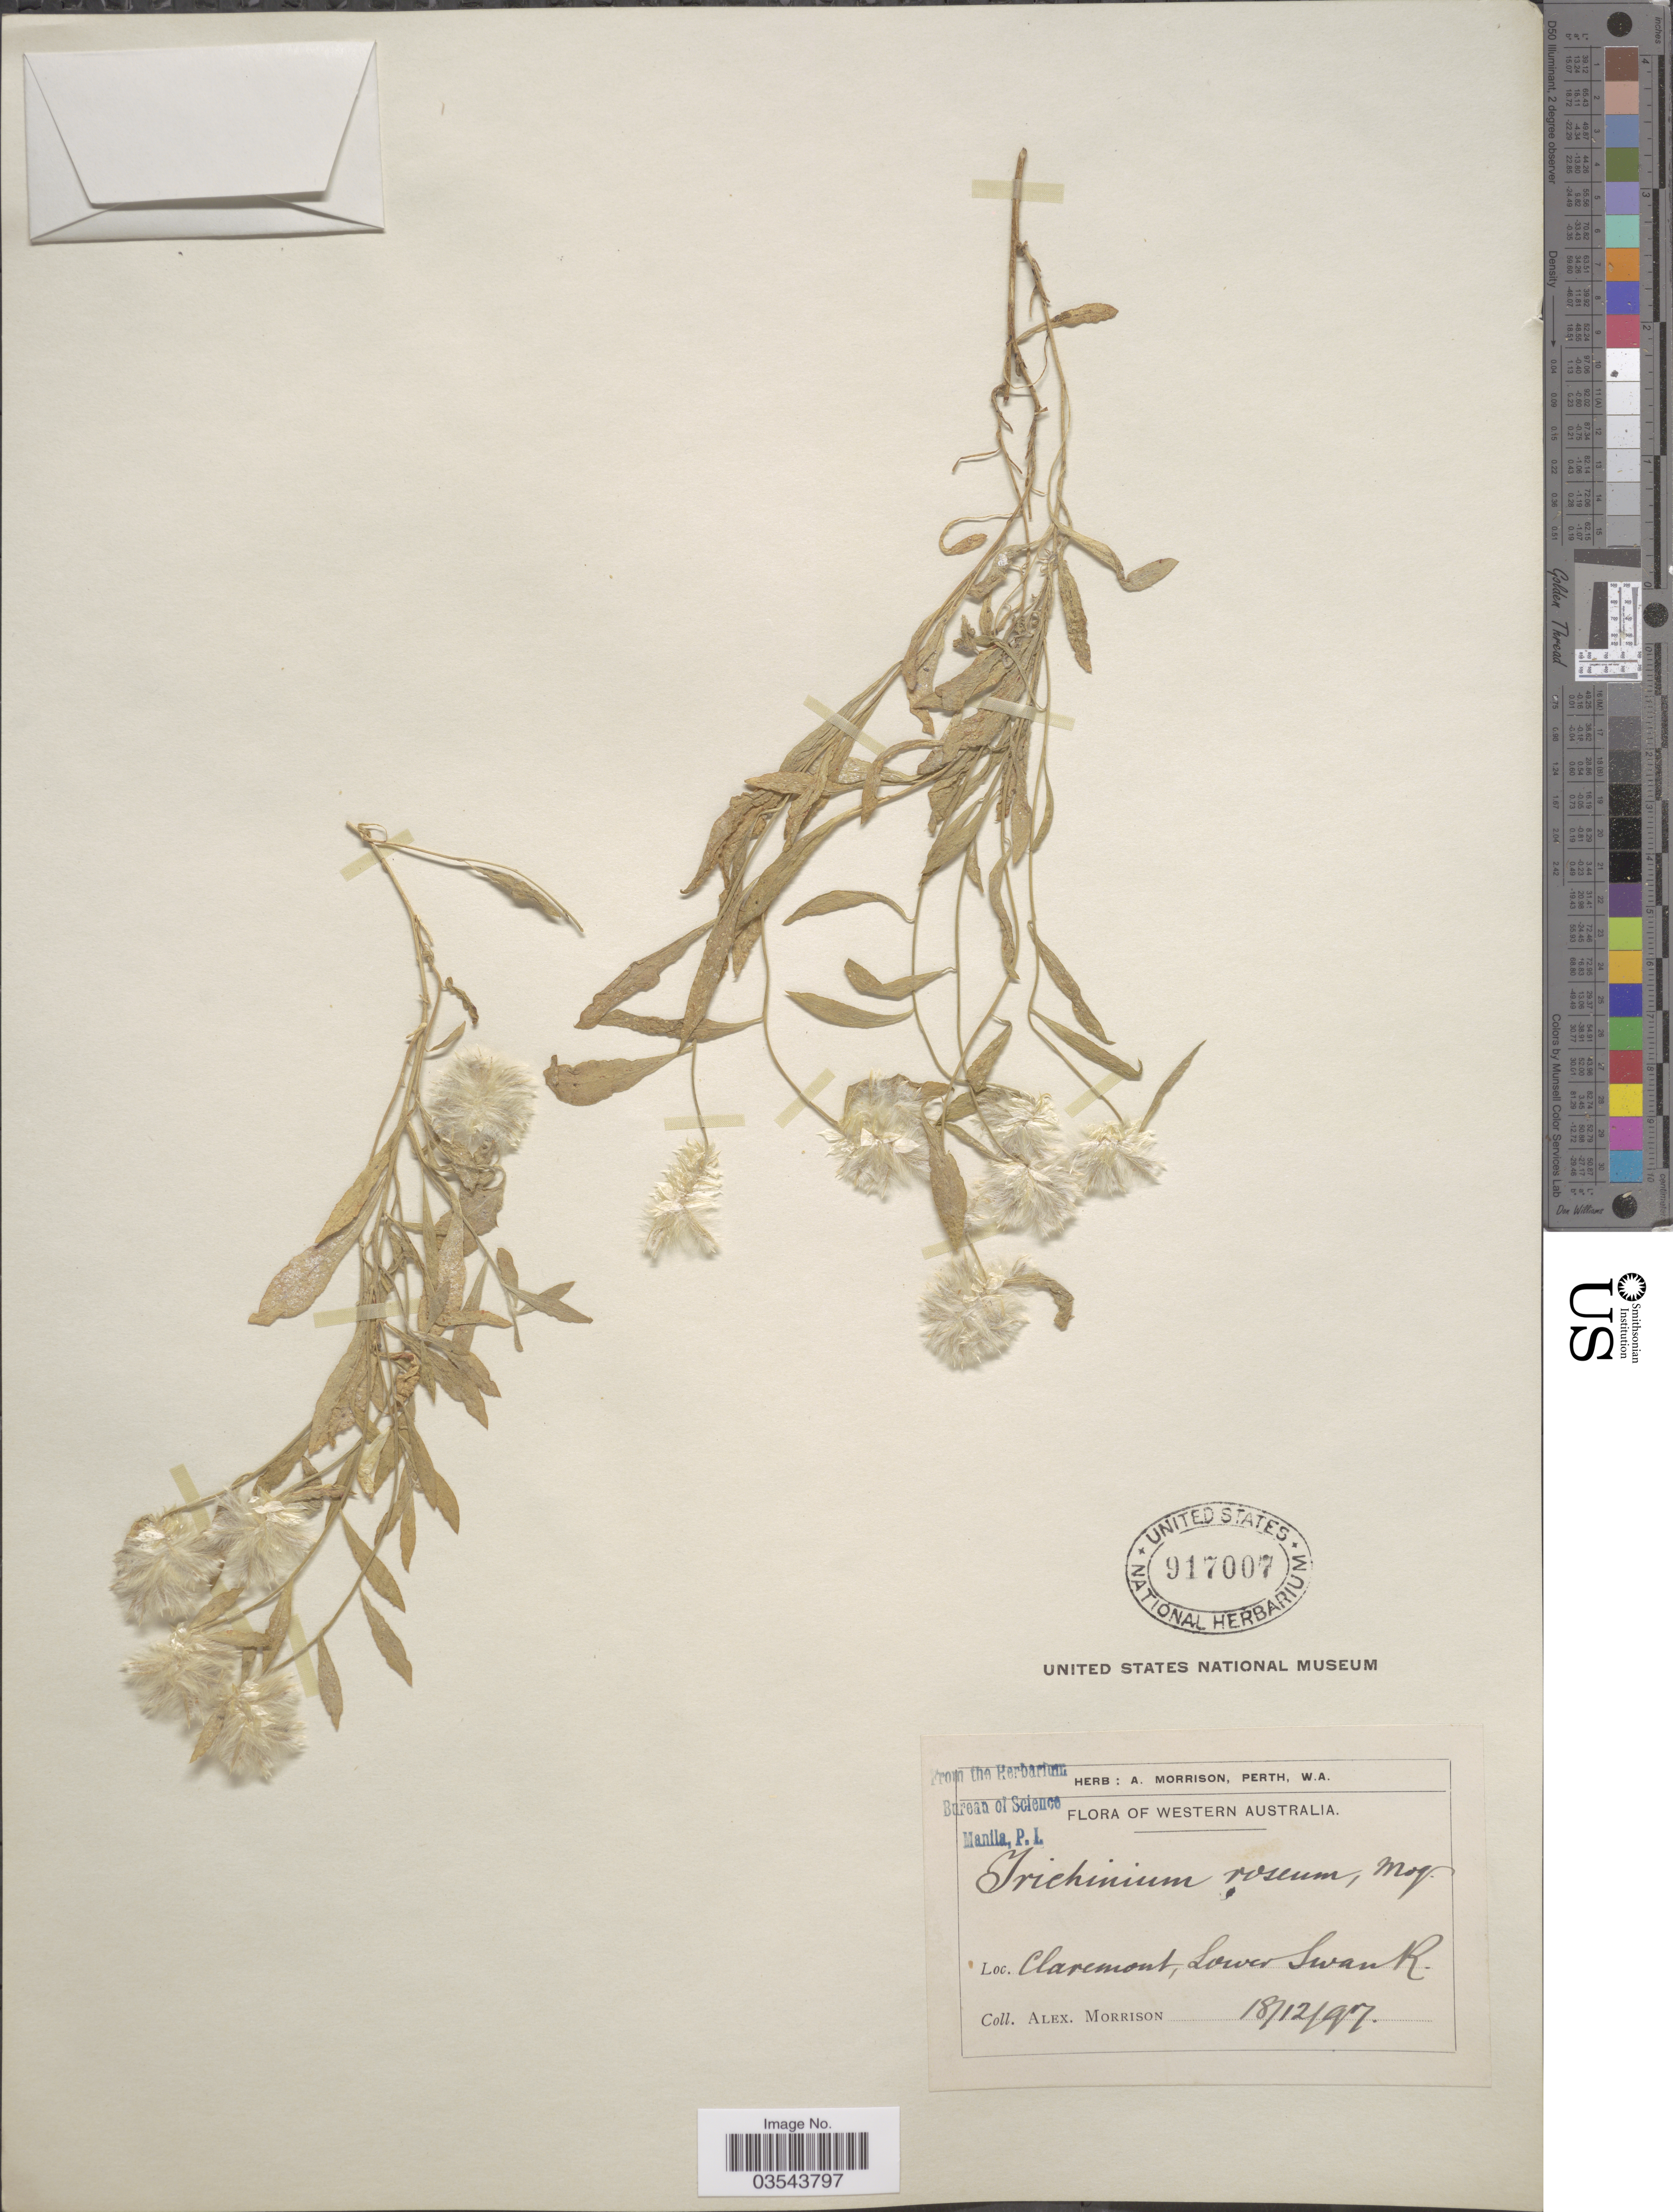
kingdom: Plantae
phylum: Tracheophyta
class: Magnoliopsida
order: Caryophyllales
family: Amaranthaceae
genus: Ptilotus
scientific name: Ptilotus roseus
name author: F. Muell.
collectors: A. Morrison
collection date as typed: Transcribed d/m/y: 18/12/97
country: Australia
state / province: Western Australia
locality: Claremont, Lower Swan R.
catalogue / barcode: US 917007